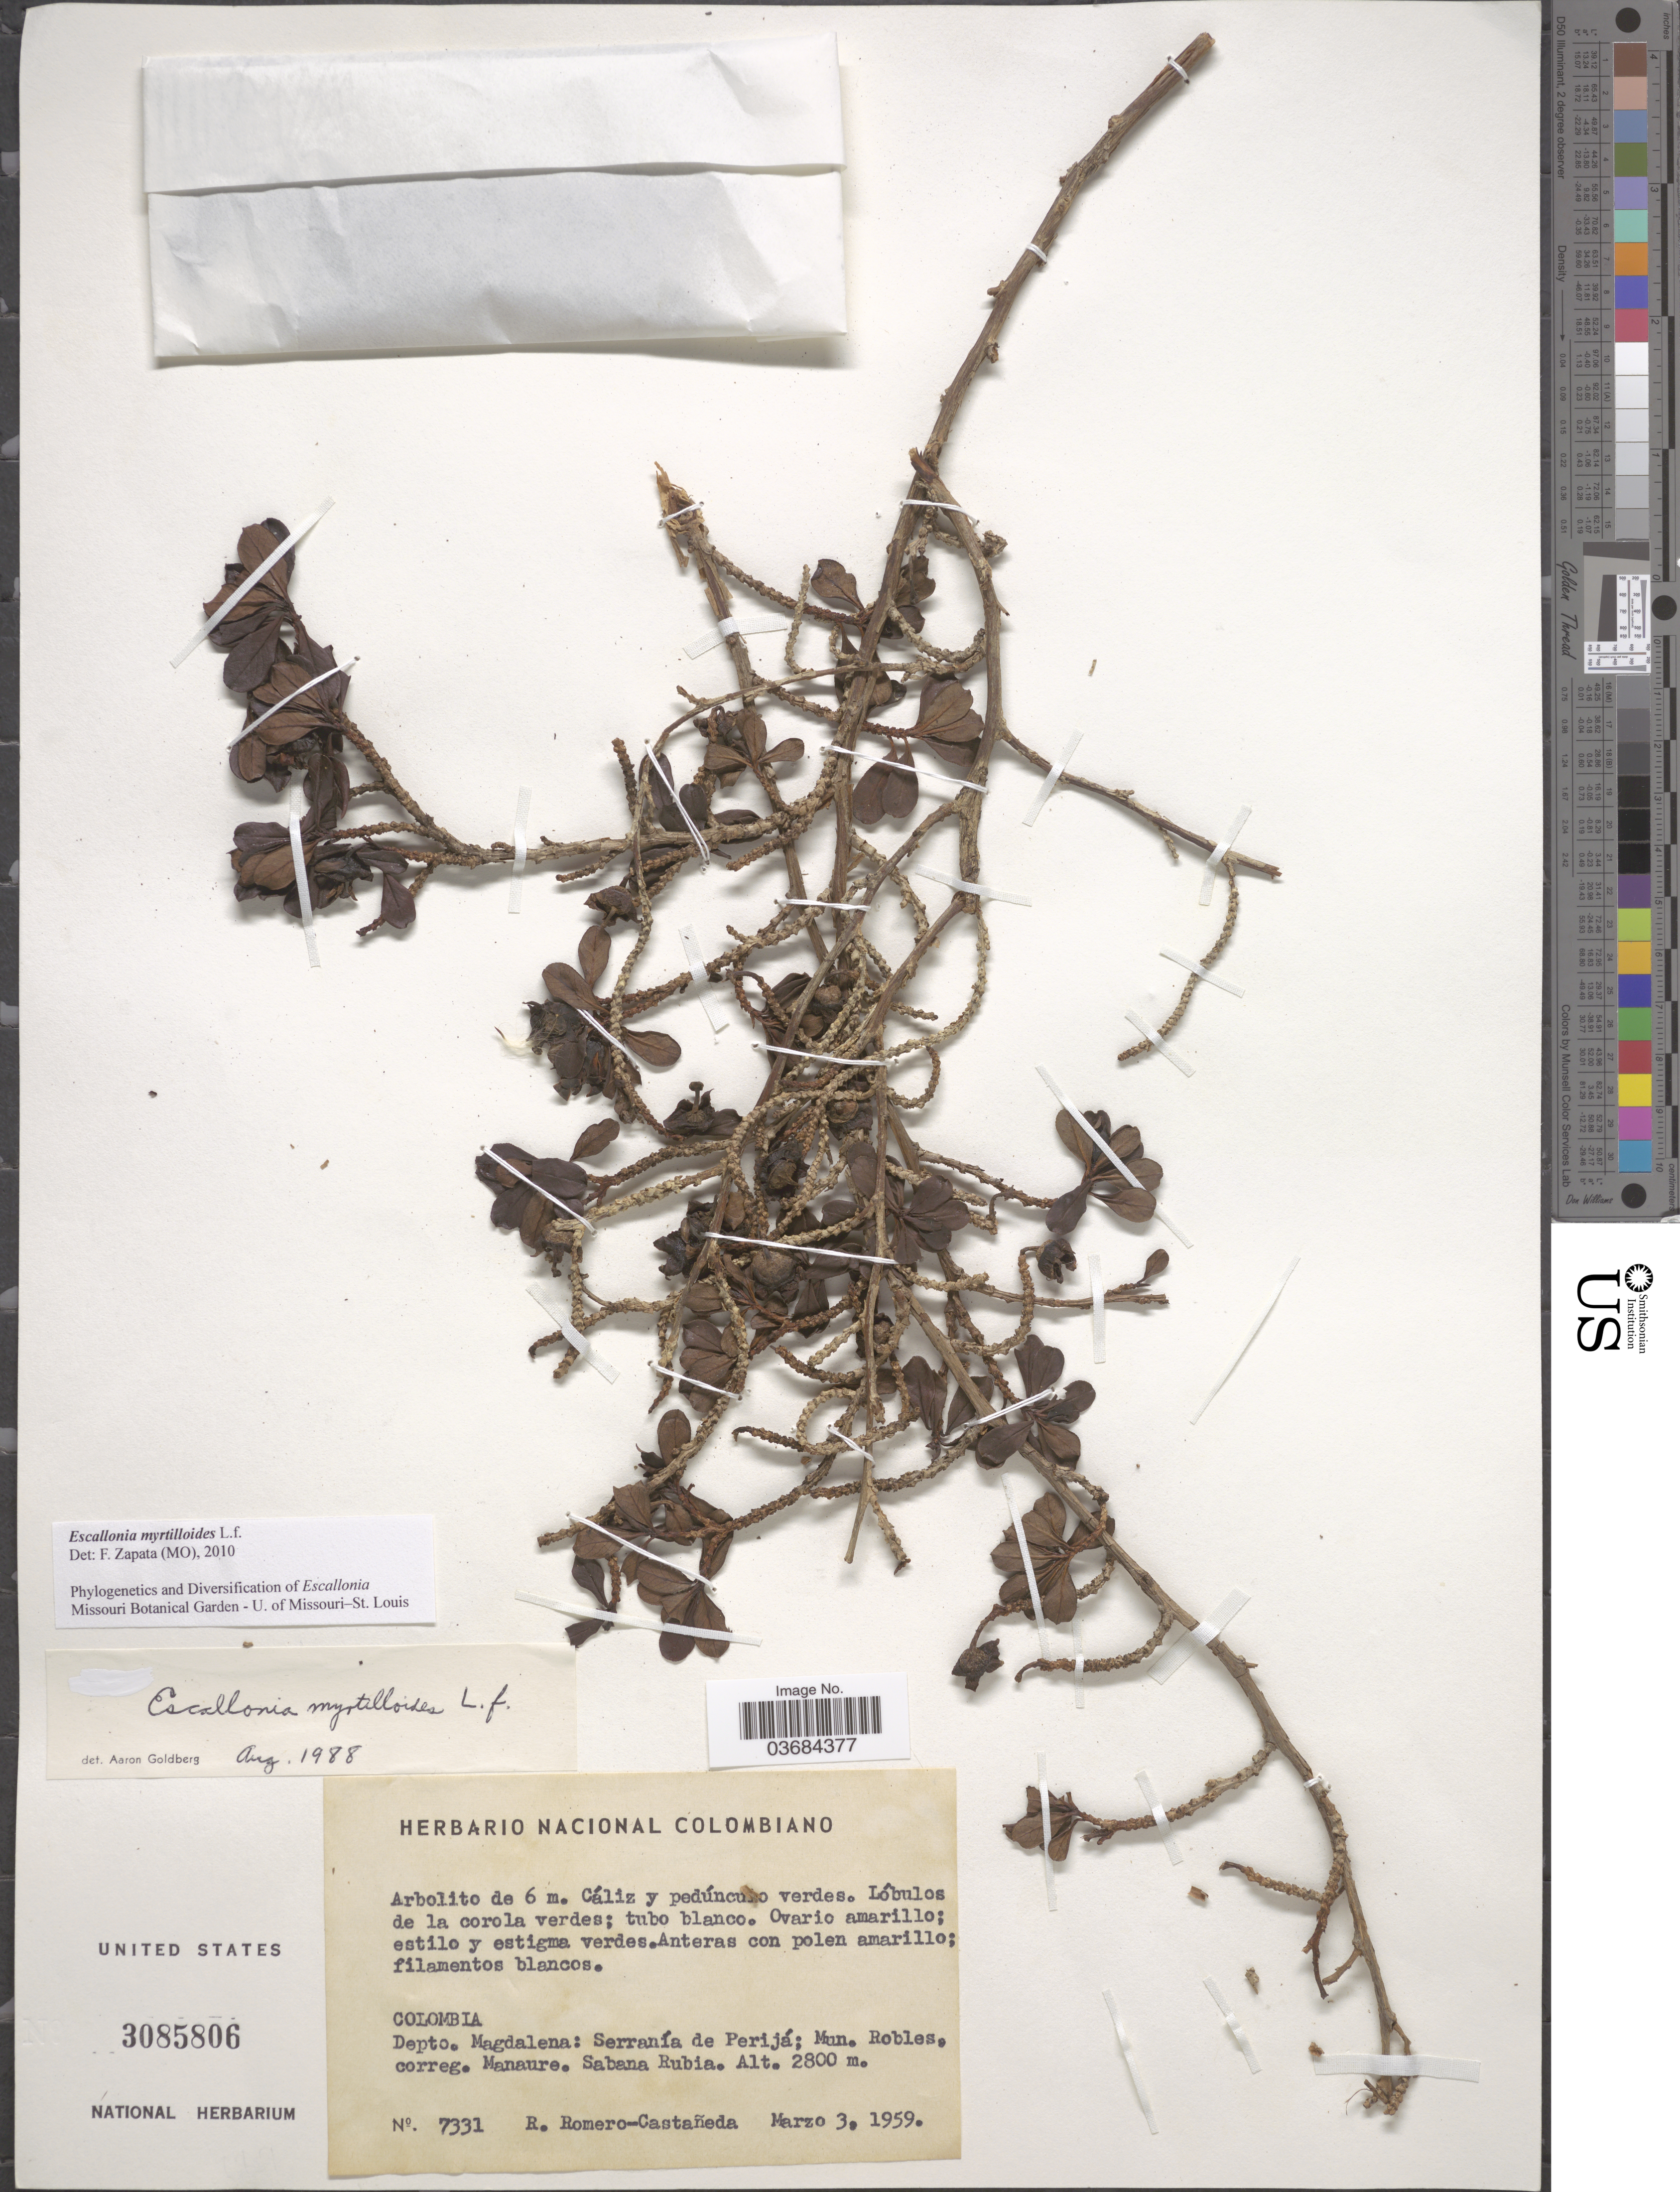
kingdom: Plantae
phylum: Tracheophyta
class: Magnoliopsida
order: Escalloniales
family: Escalloniaceae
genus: Escallonia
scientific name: Escallonia myrtilloides var. myrtilloides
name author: L. f.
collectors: R. Romero Castañeda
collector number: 7331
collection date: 1959-03-03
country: Colombia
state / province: Magdalena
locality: Depto. Magdalena: Serranía de Perijá; Mun. Robles, correg. Manaure. Sabana Rubia.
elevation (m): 2800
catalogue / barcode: US 3085806